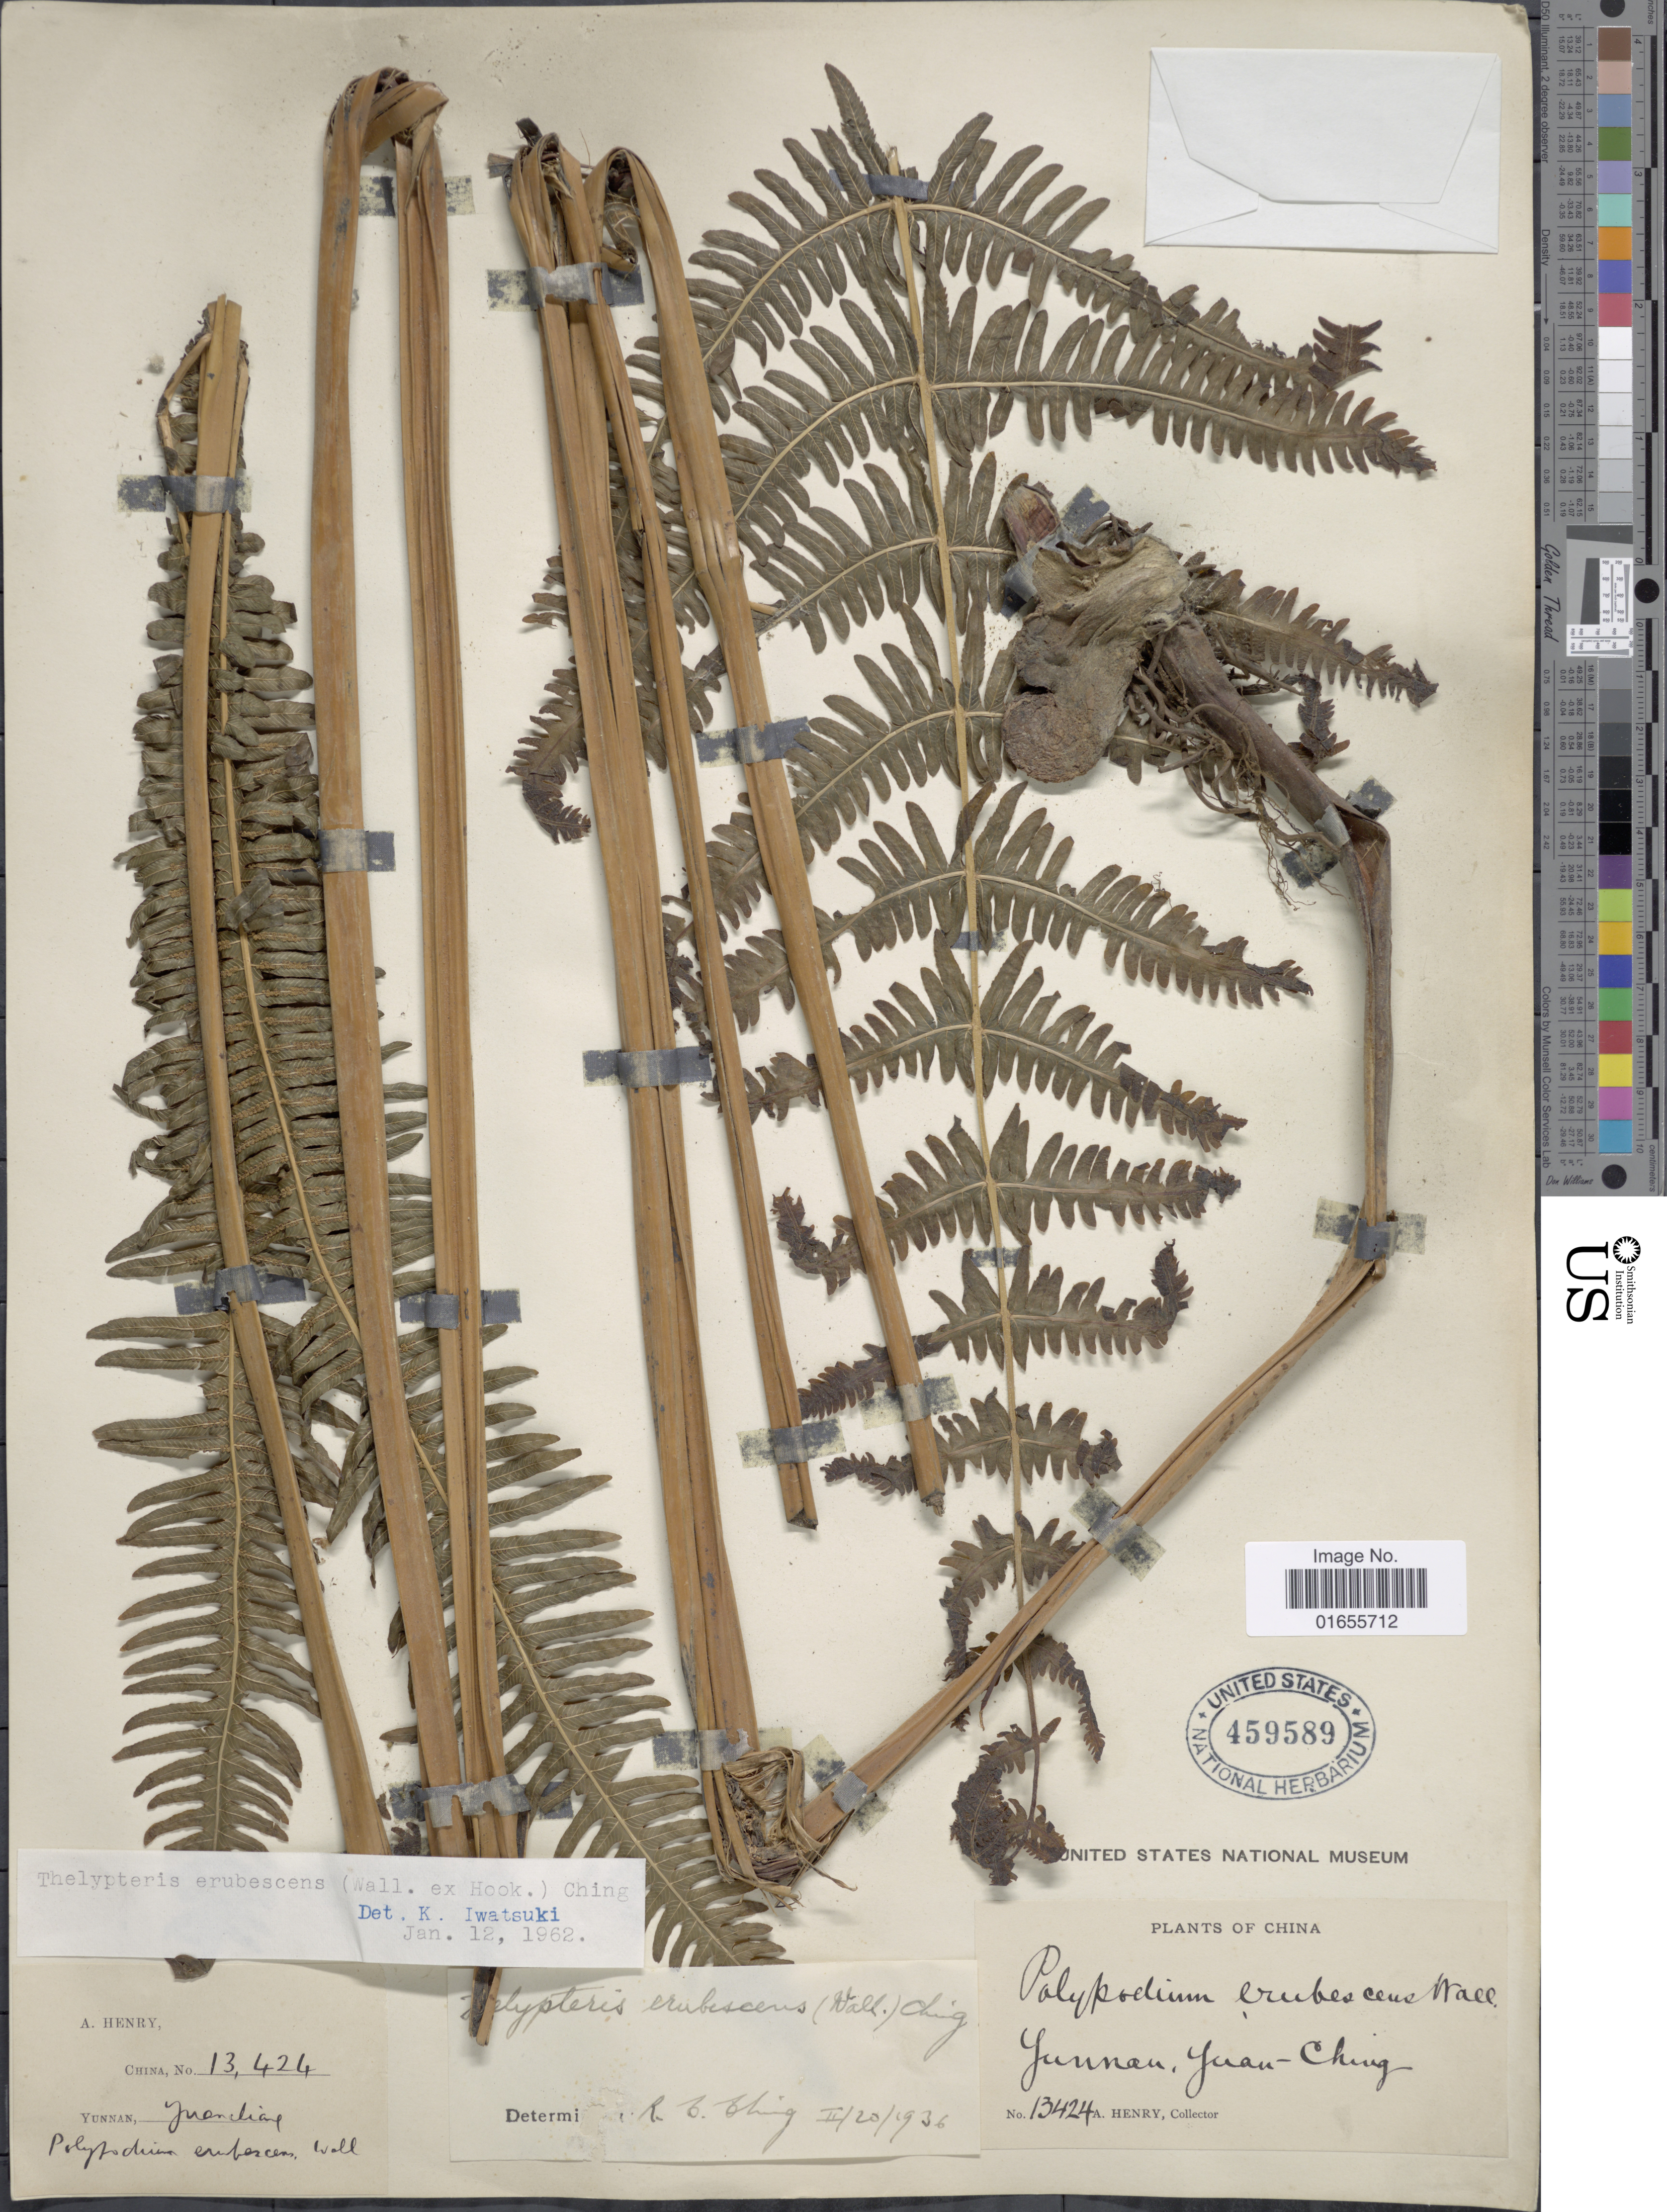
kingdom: Plantae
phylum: Tracheophyta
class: Polypodiopsida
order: Polypodiales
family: Thelypteridaceae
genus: Glaphyropteridopsis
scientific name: Glaphyropteridopsis erubescens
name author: (Wall. ex Hook.) Ching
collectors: A. Henry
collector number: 13424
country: China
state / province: Yunnan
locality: Yuan - Ching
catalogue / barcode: US 459589